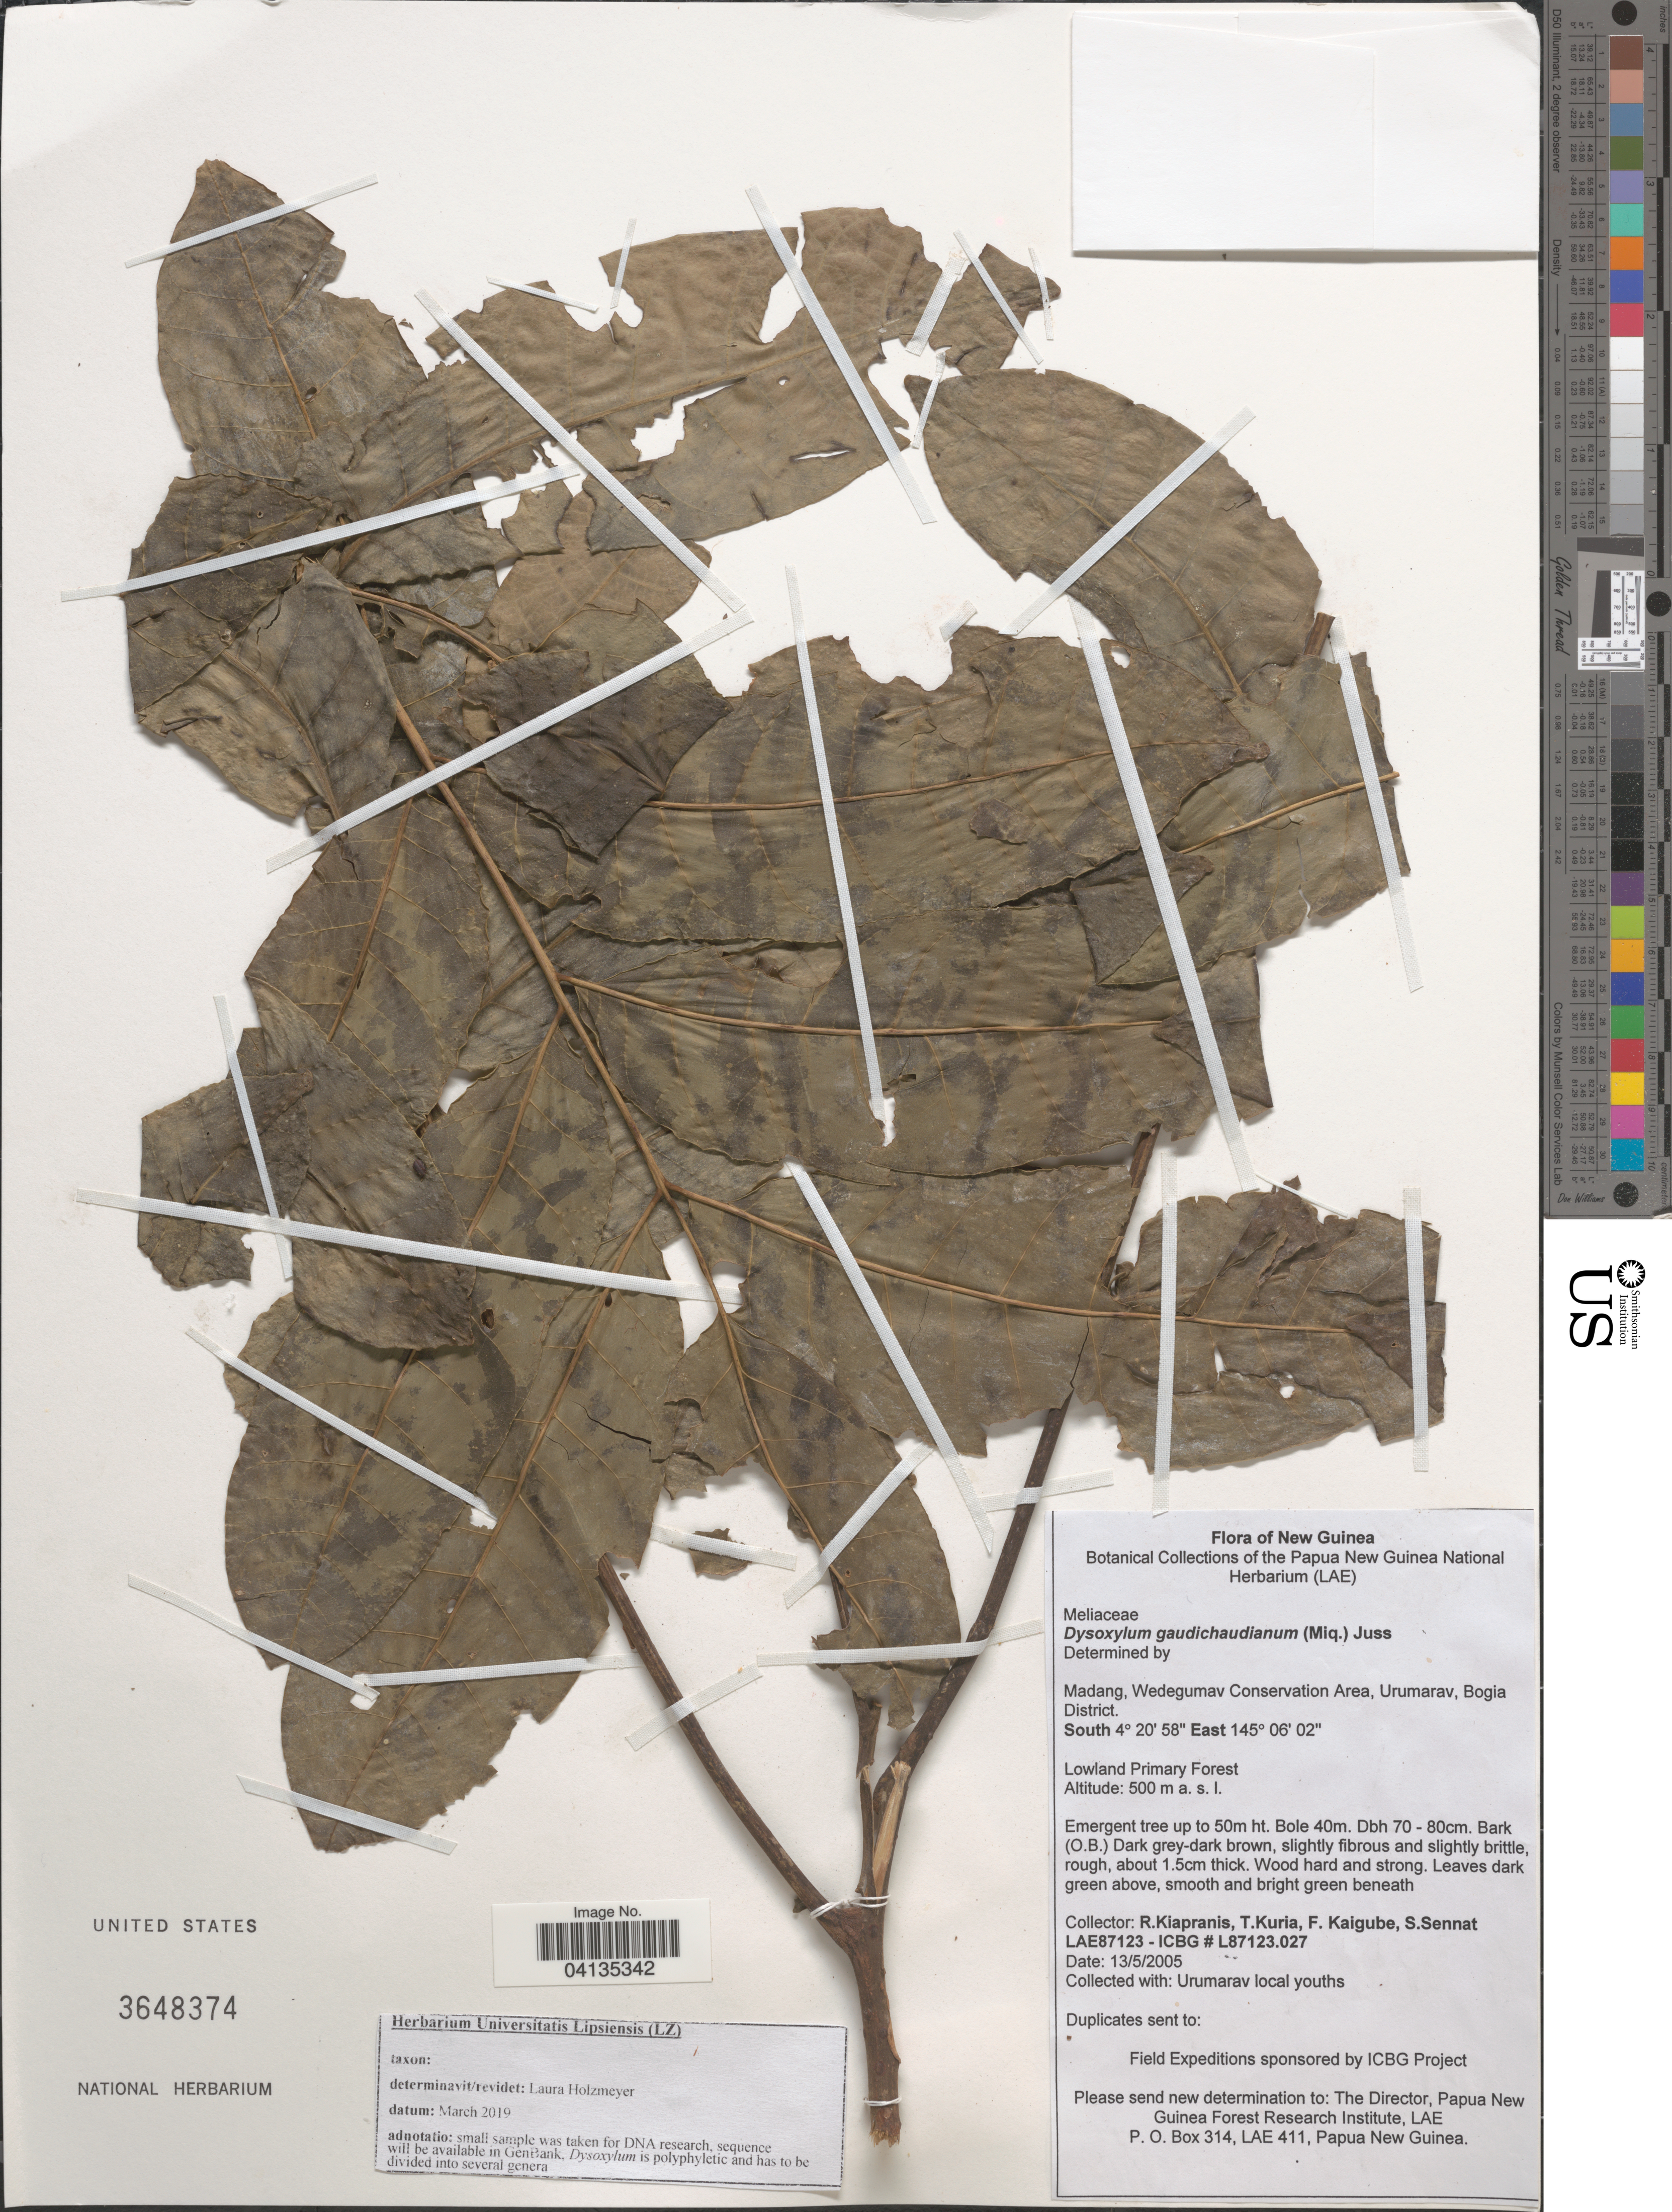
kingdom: Plantae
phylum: Tracheophyta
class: Magnoliopsida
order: Sapindales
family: Meliaceae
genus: Didymocheton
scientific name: Didymocheton gaudichaudianus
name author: A. Juss.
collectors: R. Kiapranis, T. Kuria, J. Kaigube & G. Sennat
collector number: LAE87123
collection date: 2005-05-13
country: Papua New Guinea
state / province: Madang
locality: New Guinea. Wedegumav Conservation Area, Urumarav, Bogia District.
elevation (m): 500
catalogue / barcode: US 3648374